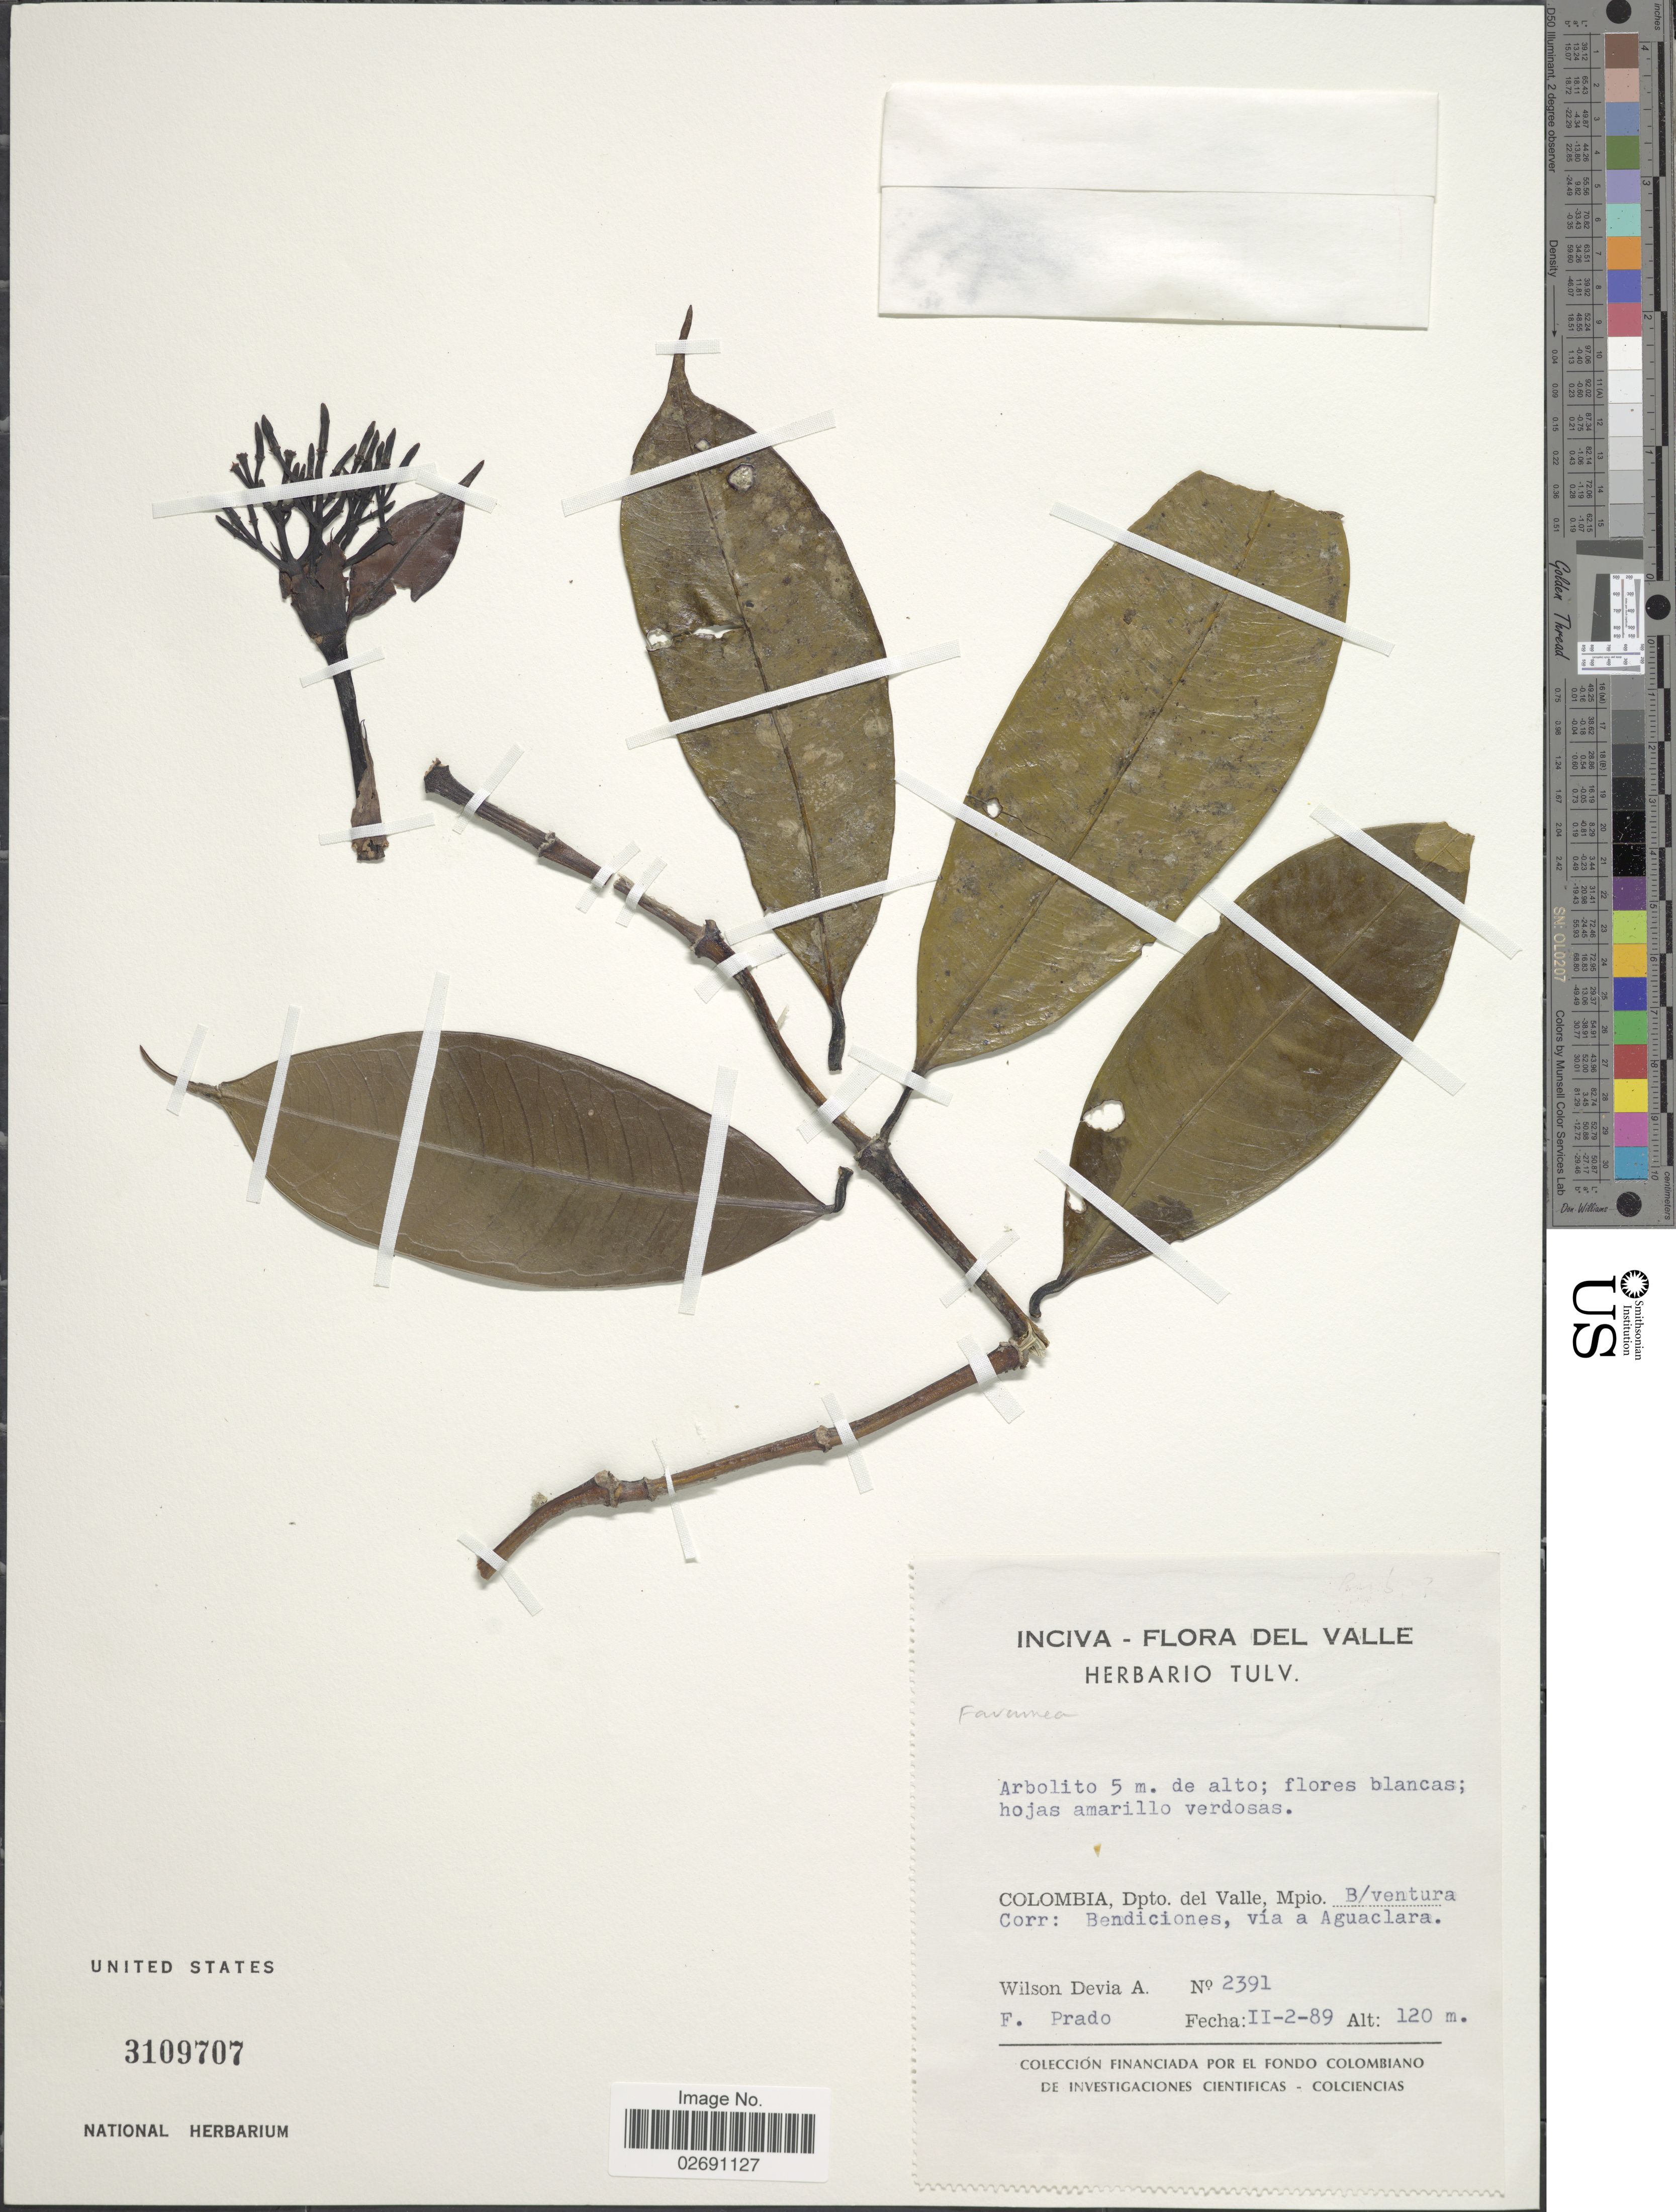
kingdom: Plantae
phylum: Tracheophyta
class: Magnoliopsida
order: Gentianales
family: Rubiaceae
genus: Faramea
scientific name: Faramea sp.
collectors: W. Devia A. & F. Prado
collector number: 2391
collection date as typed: Transcribed d/m/y: 2/2/89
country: Colombia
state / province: Valle del Cauca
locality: Dpto. del Valle, Mpio. B/ventura, Corr: Bendiciones, via a Aguaclara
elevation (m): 120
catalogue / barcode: US 3109707